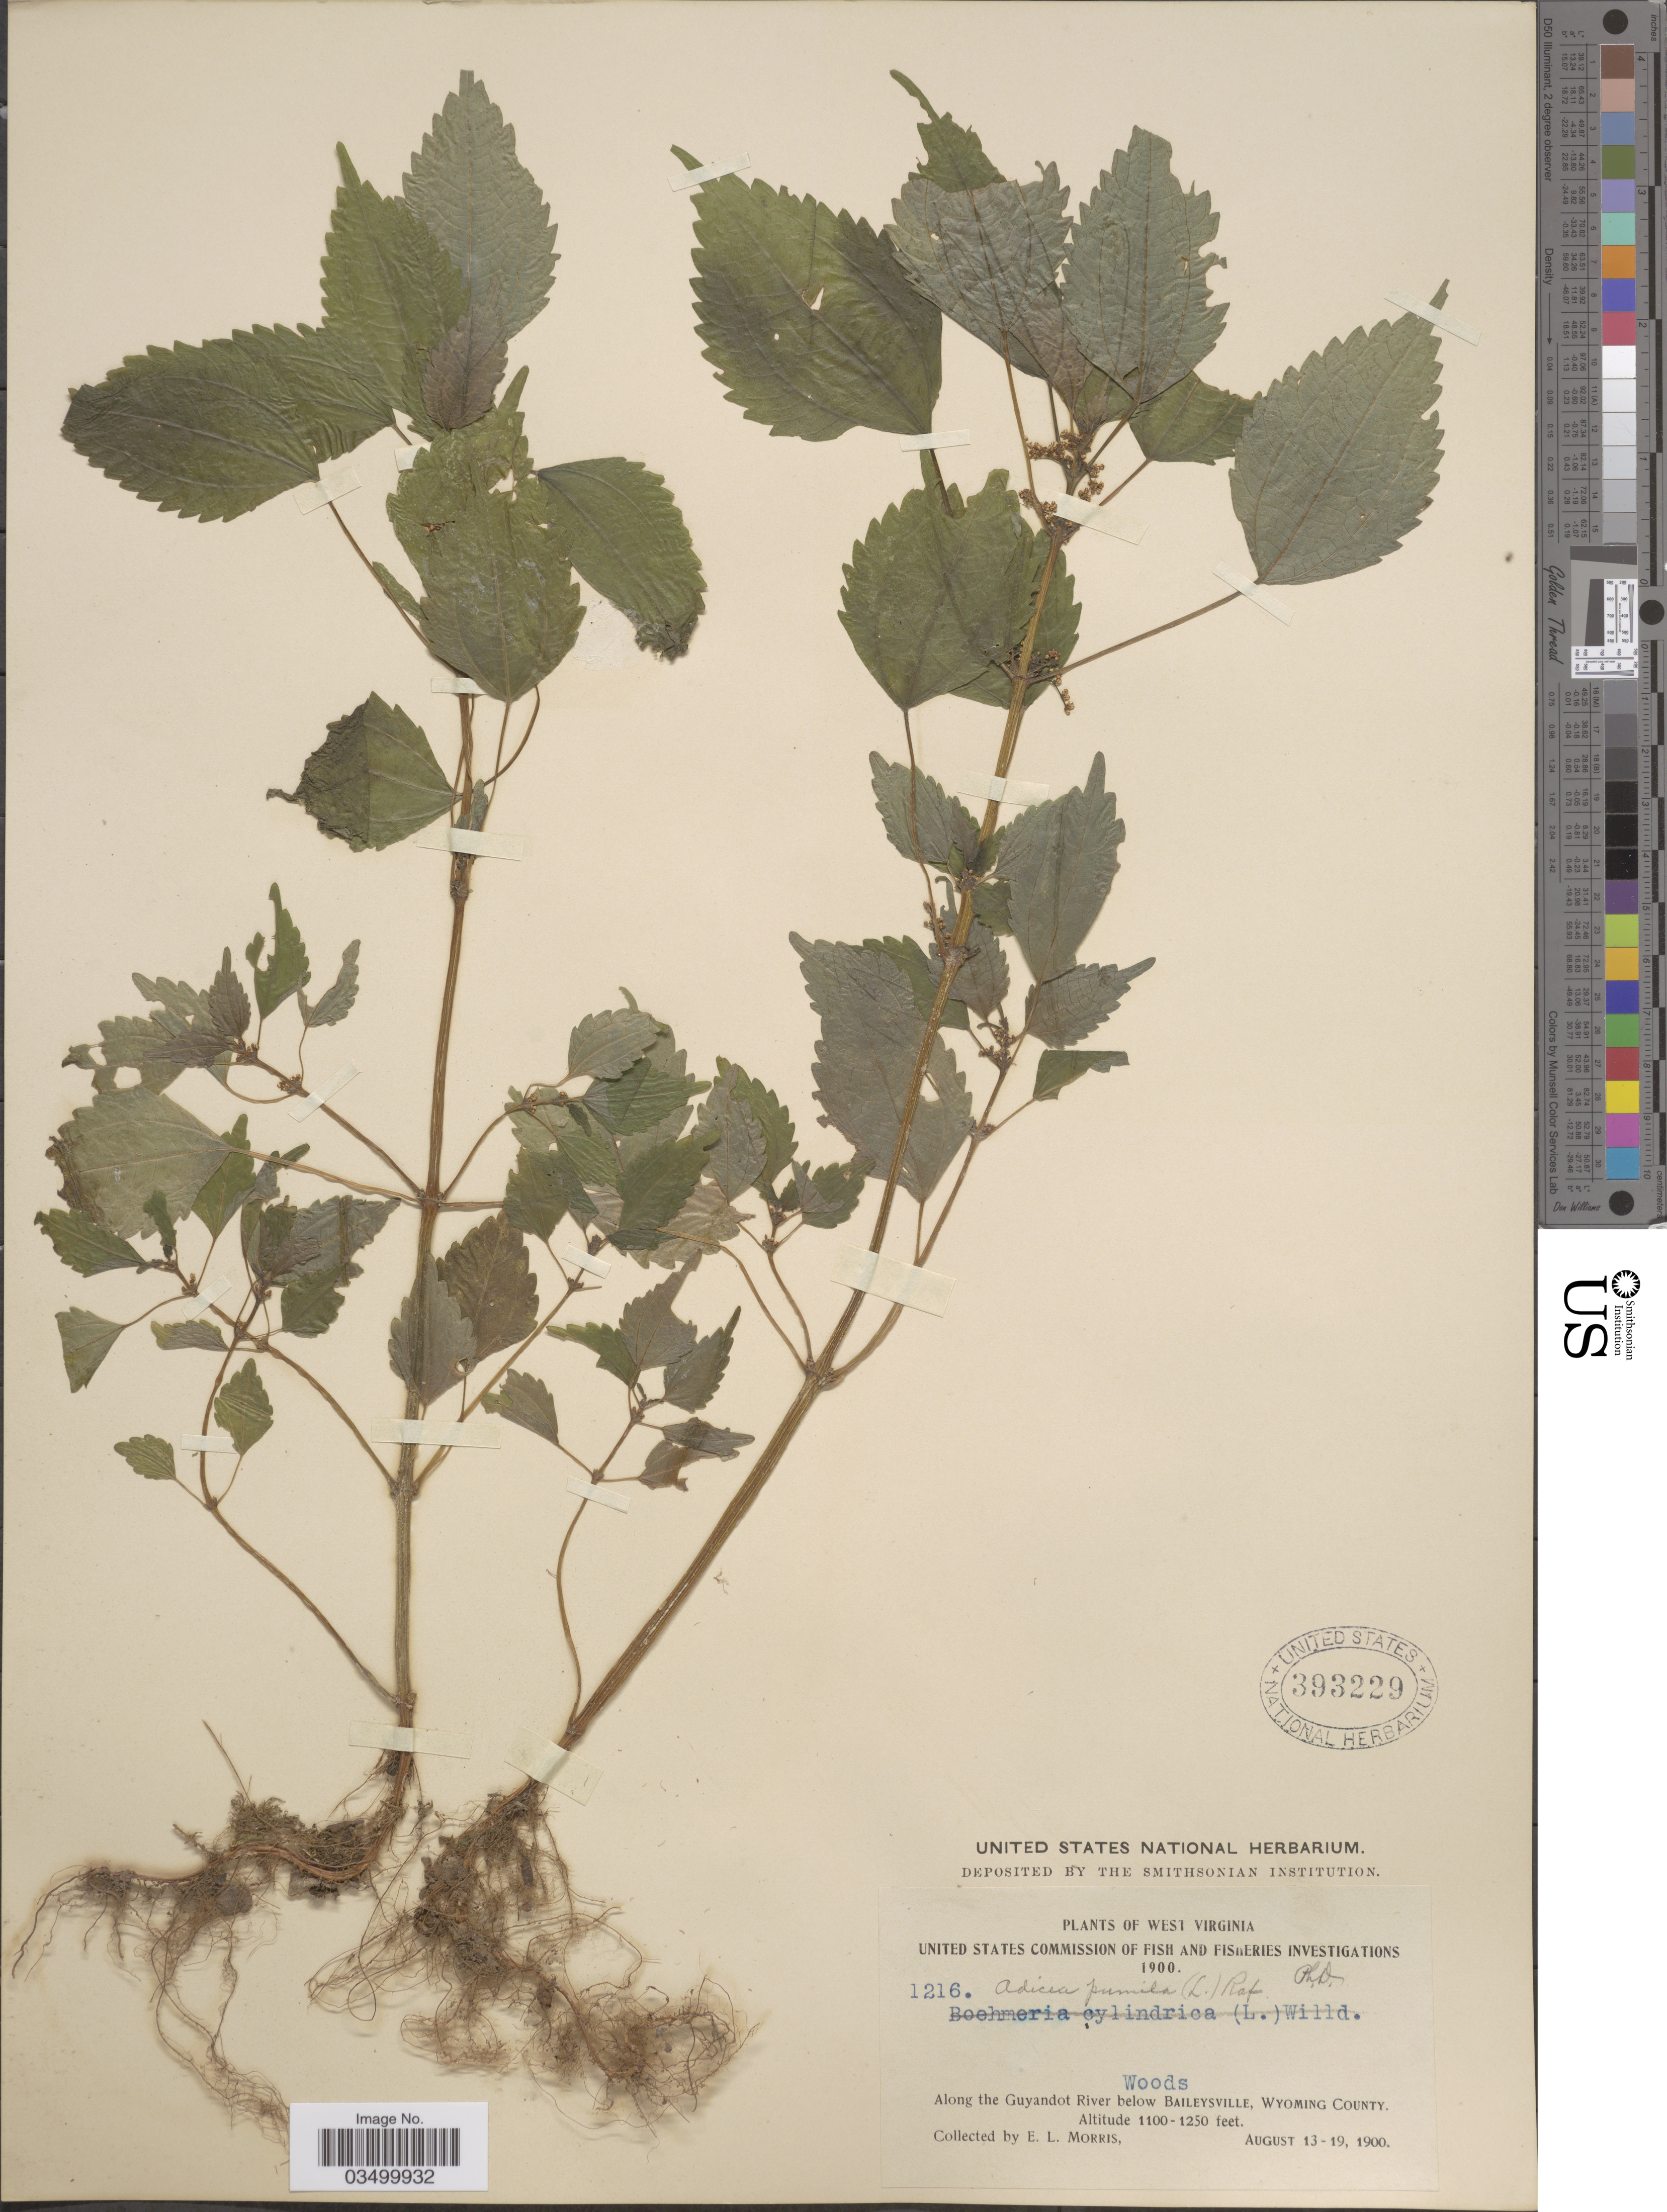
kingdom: Plantae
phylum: Tracheophyta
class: Magnoliopsida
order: Rosales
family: Urticaceae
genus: Pilea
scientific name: Pilea pumila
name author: (L.) A. Gray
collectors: E. Morris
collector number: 1216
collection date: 1900-08-13/1900-08-19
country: United States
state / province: West Virginia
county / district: Wyoming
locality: Along the Guyandot River below Baileysville, Wyoming County.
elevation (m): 335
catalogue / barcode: US 393229